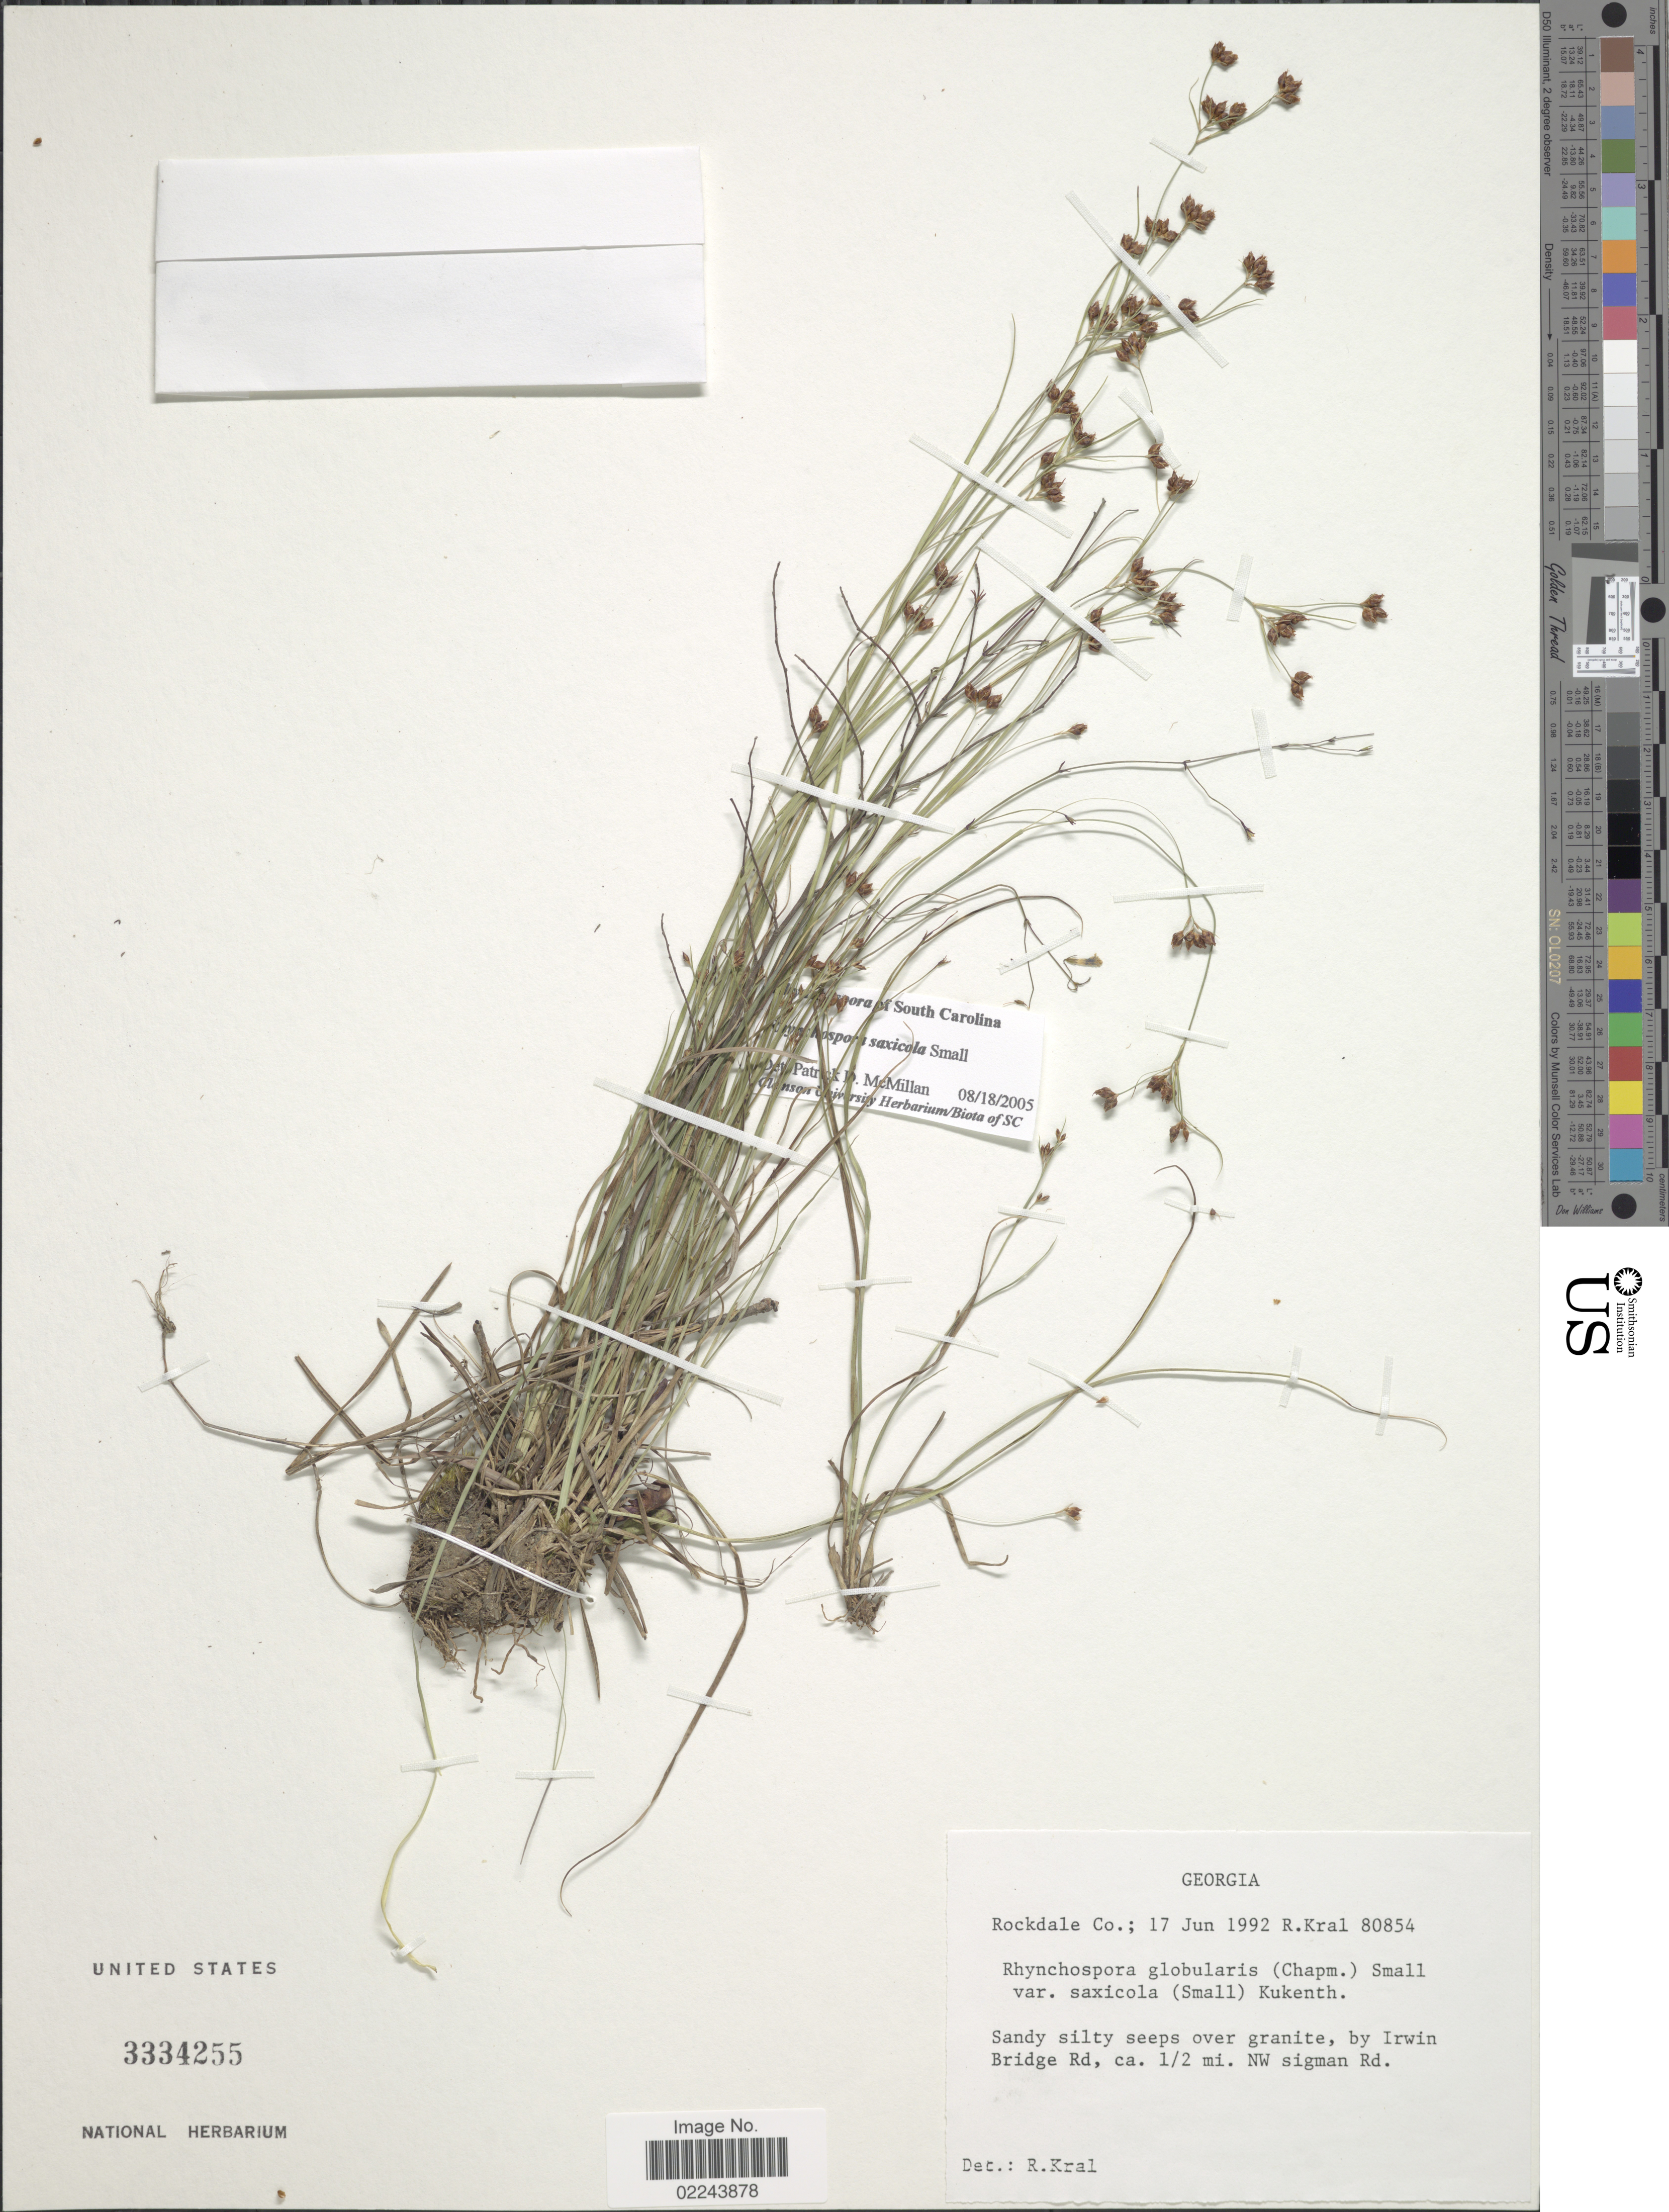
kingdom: Plantae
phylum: Tracheophyta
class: Liliopsida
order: Poales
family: Cyperaceae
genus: Rhynchospora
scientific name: Rhynchospora saxicola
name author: Small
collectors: R. Kral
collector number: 80854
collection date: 1992-06-17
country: United States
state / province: Georgia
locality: Rockdale Co, by Irwin Bridge Rd, ca ½ mi. NW Sigman Rd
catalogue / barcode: US 3334255